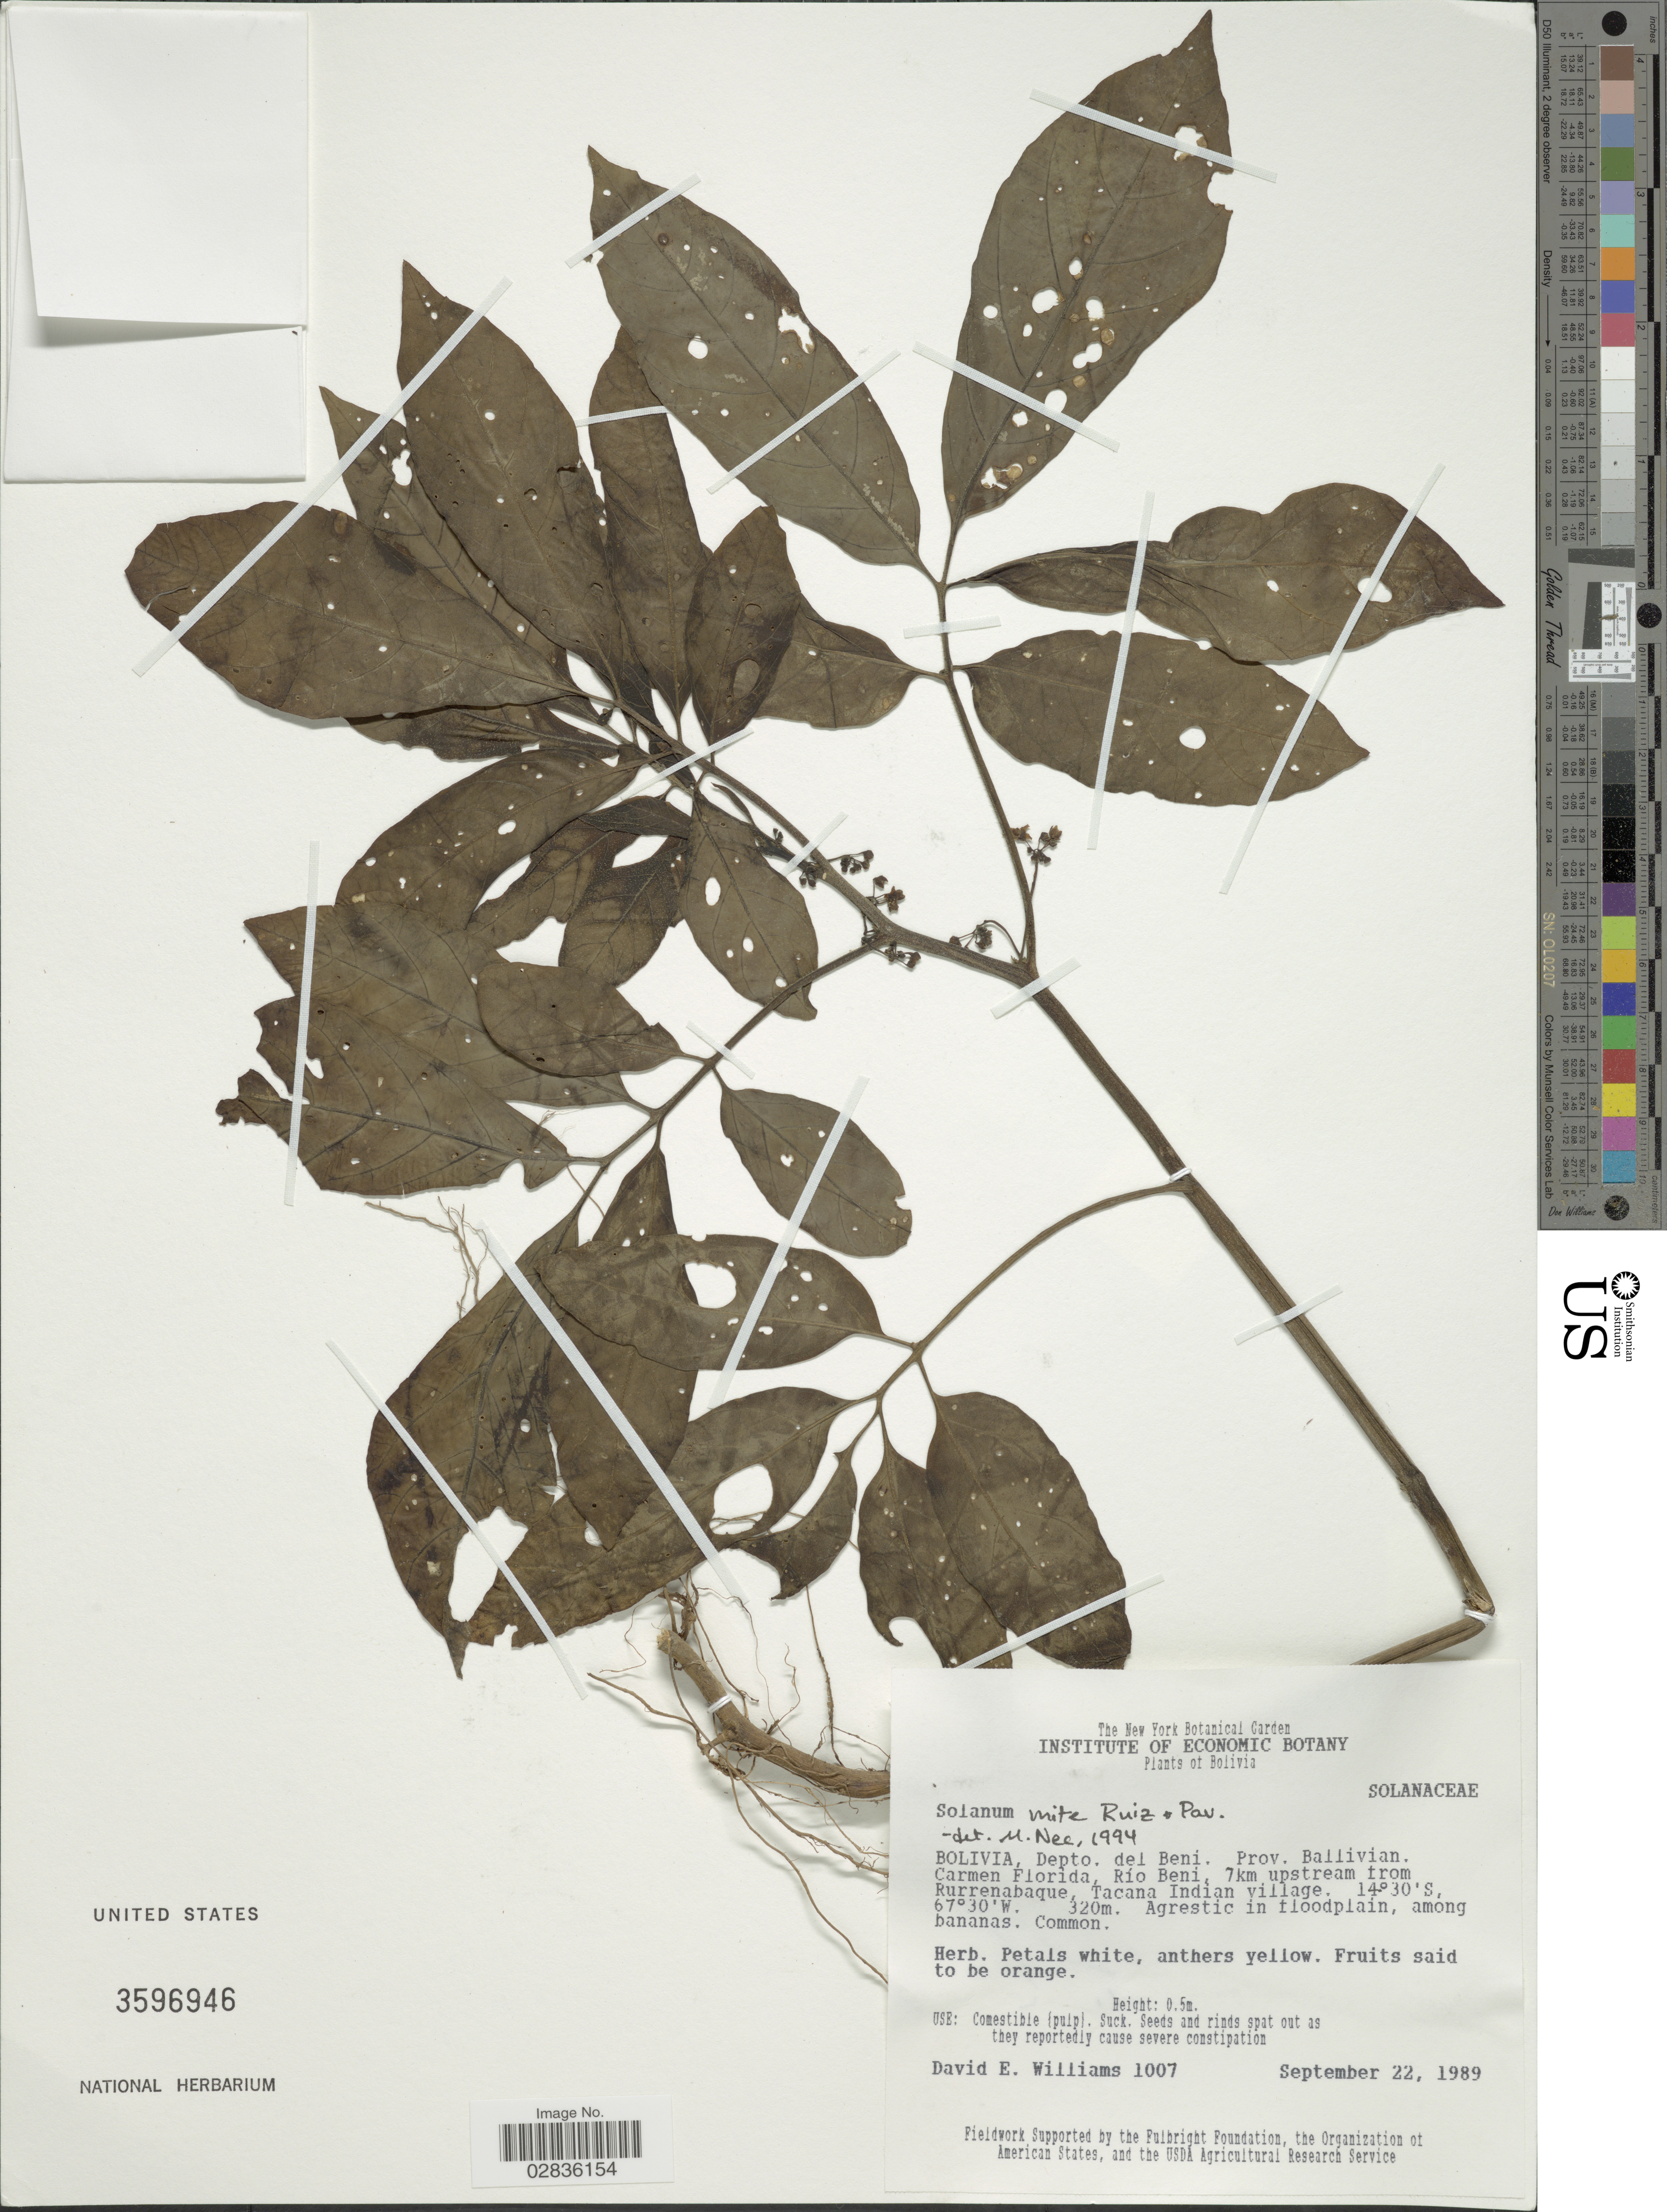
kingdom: Plantae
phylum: Tracheophyta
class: Magnoliopsida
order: Solanales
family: Solanaceae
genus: Solanum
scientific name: Solanum mite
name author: Ruiz & Pav.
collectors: D. E. Williams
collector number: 1007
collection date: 1989-09-22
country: Bolivia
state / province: Beni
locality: Depto. del Beni. Prov. Ballivian. Carmen Florida, Río Beni, 7km upstream from Rurrenabaque, Tacana Indian village.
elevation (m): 320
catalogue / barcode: US 3596946